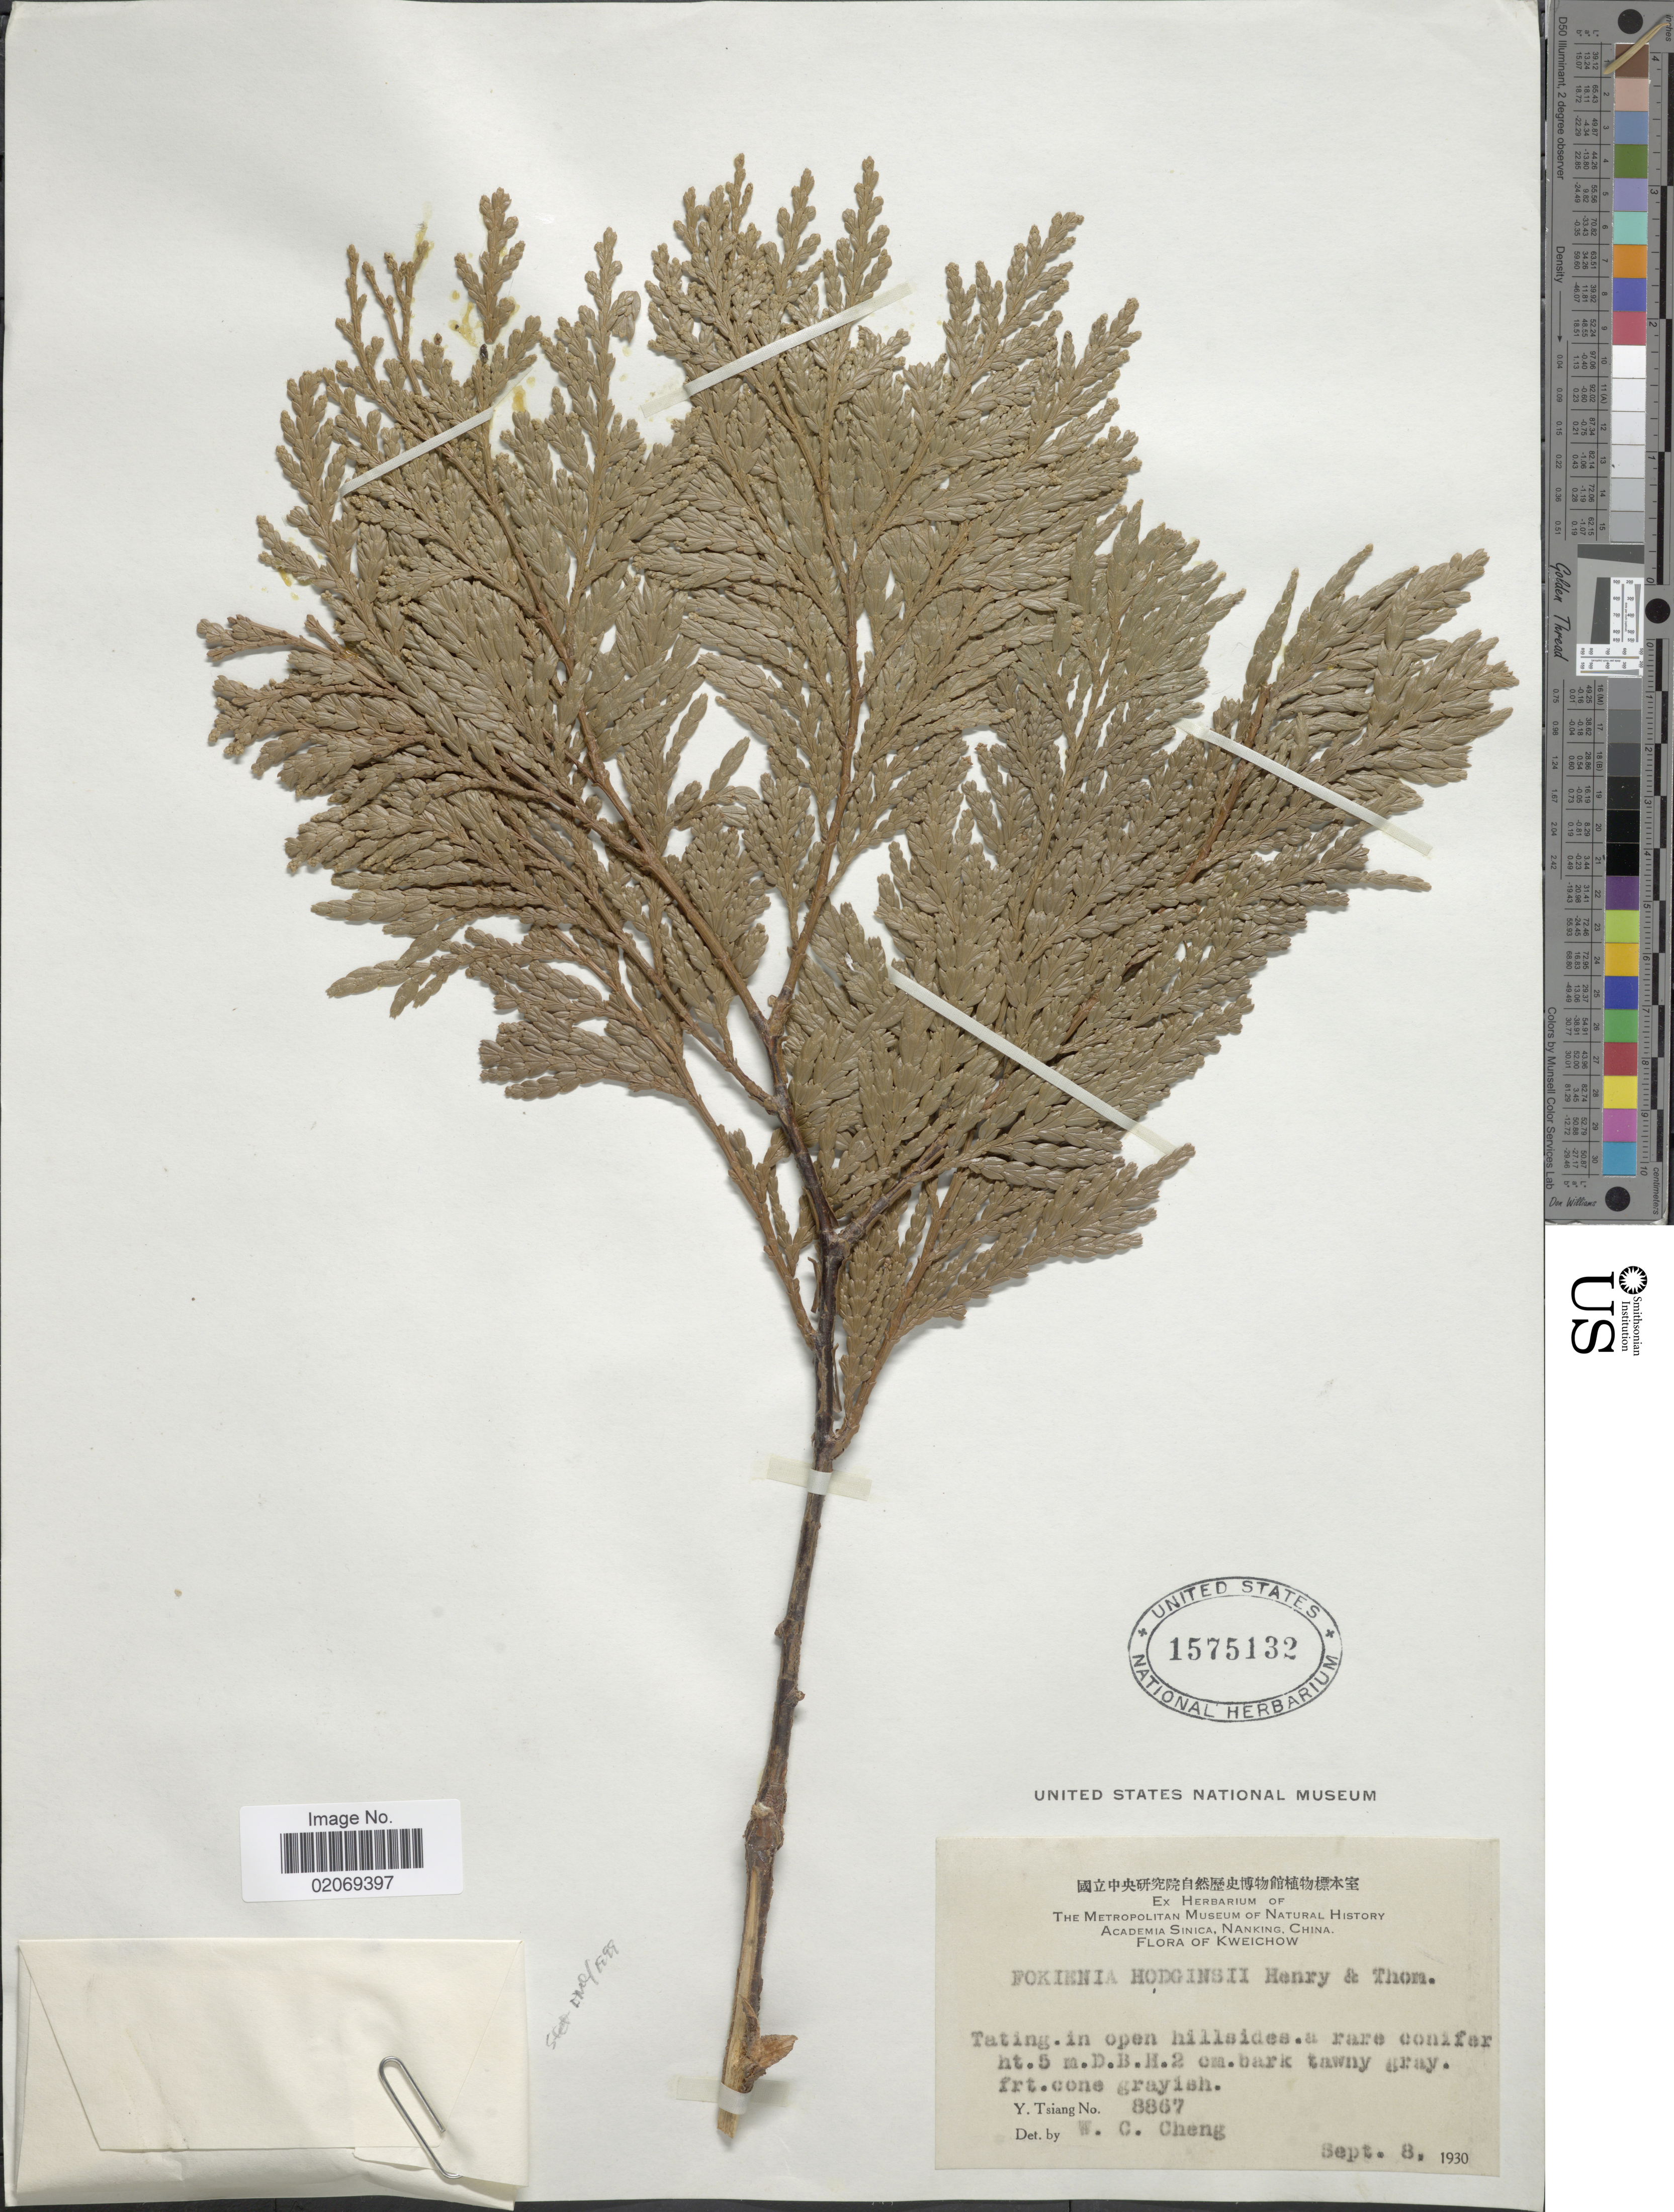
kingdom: Plantae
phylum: Tracheophyta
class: Pinopsida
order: Pinales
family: Cupressaceae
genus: Fokienia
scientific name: Fokienia hodginsii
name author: A. Henry & Thomas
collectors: Y. Tsiang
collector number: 8867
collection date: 1930-09-08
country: China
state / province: Guizhou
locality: Tating in open hillsides, Kweichow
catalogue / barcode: US 1575132